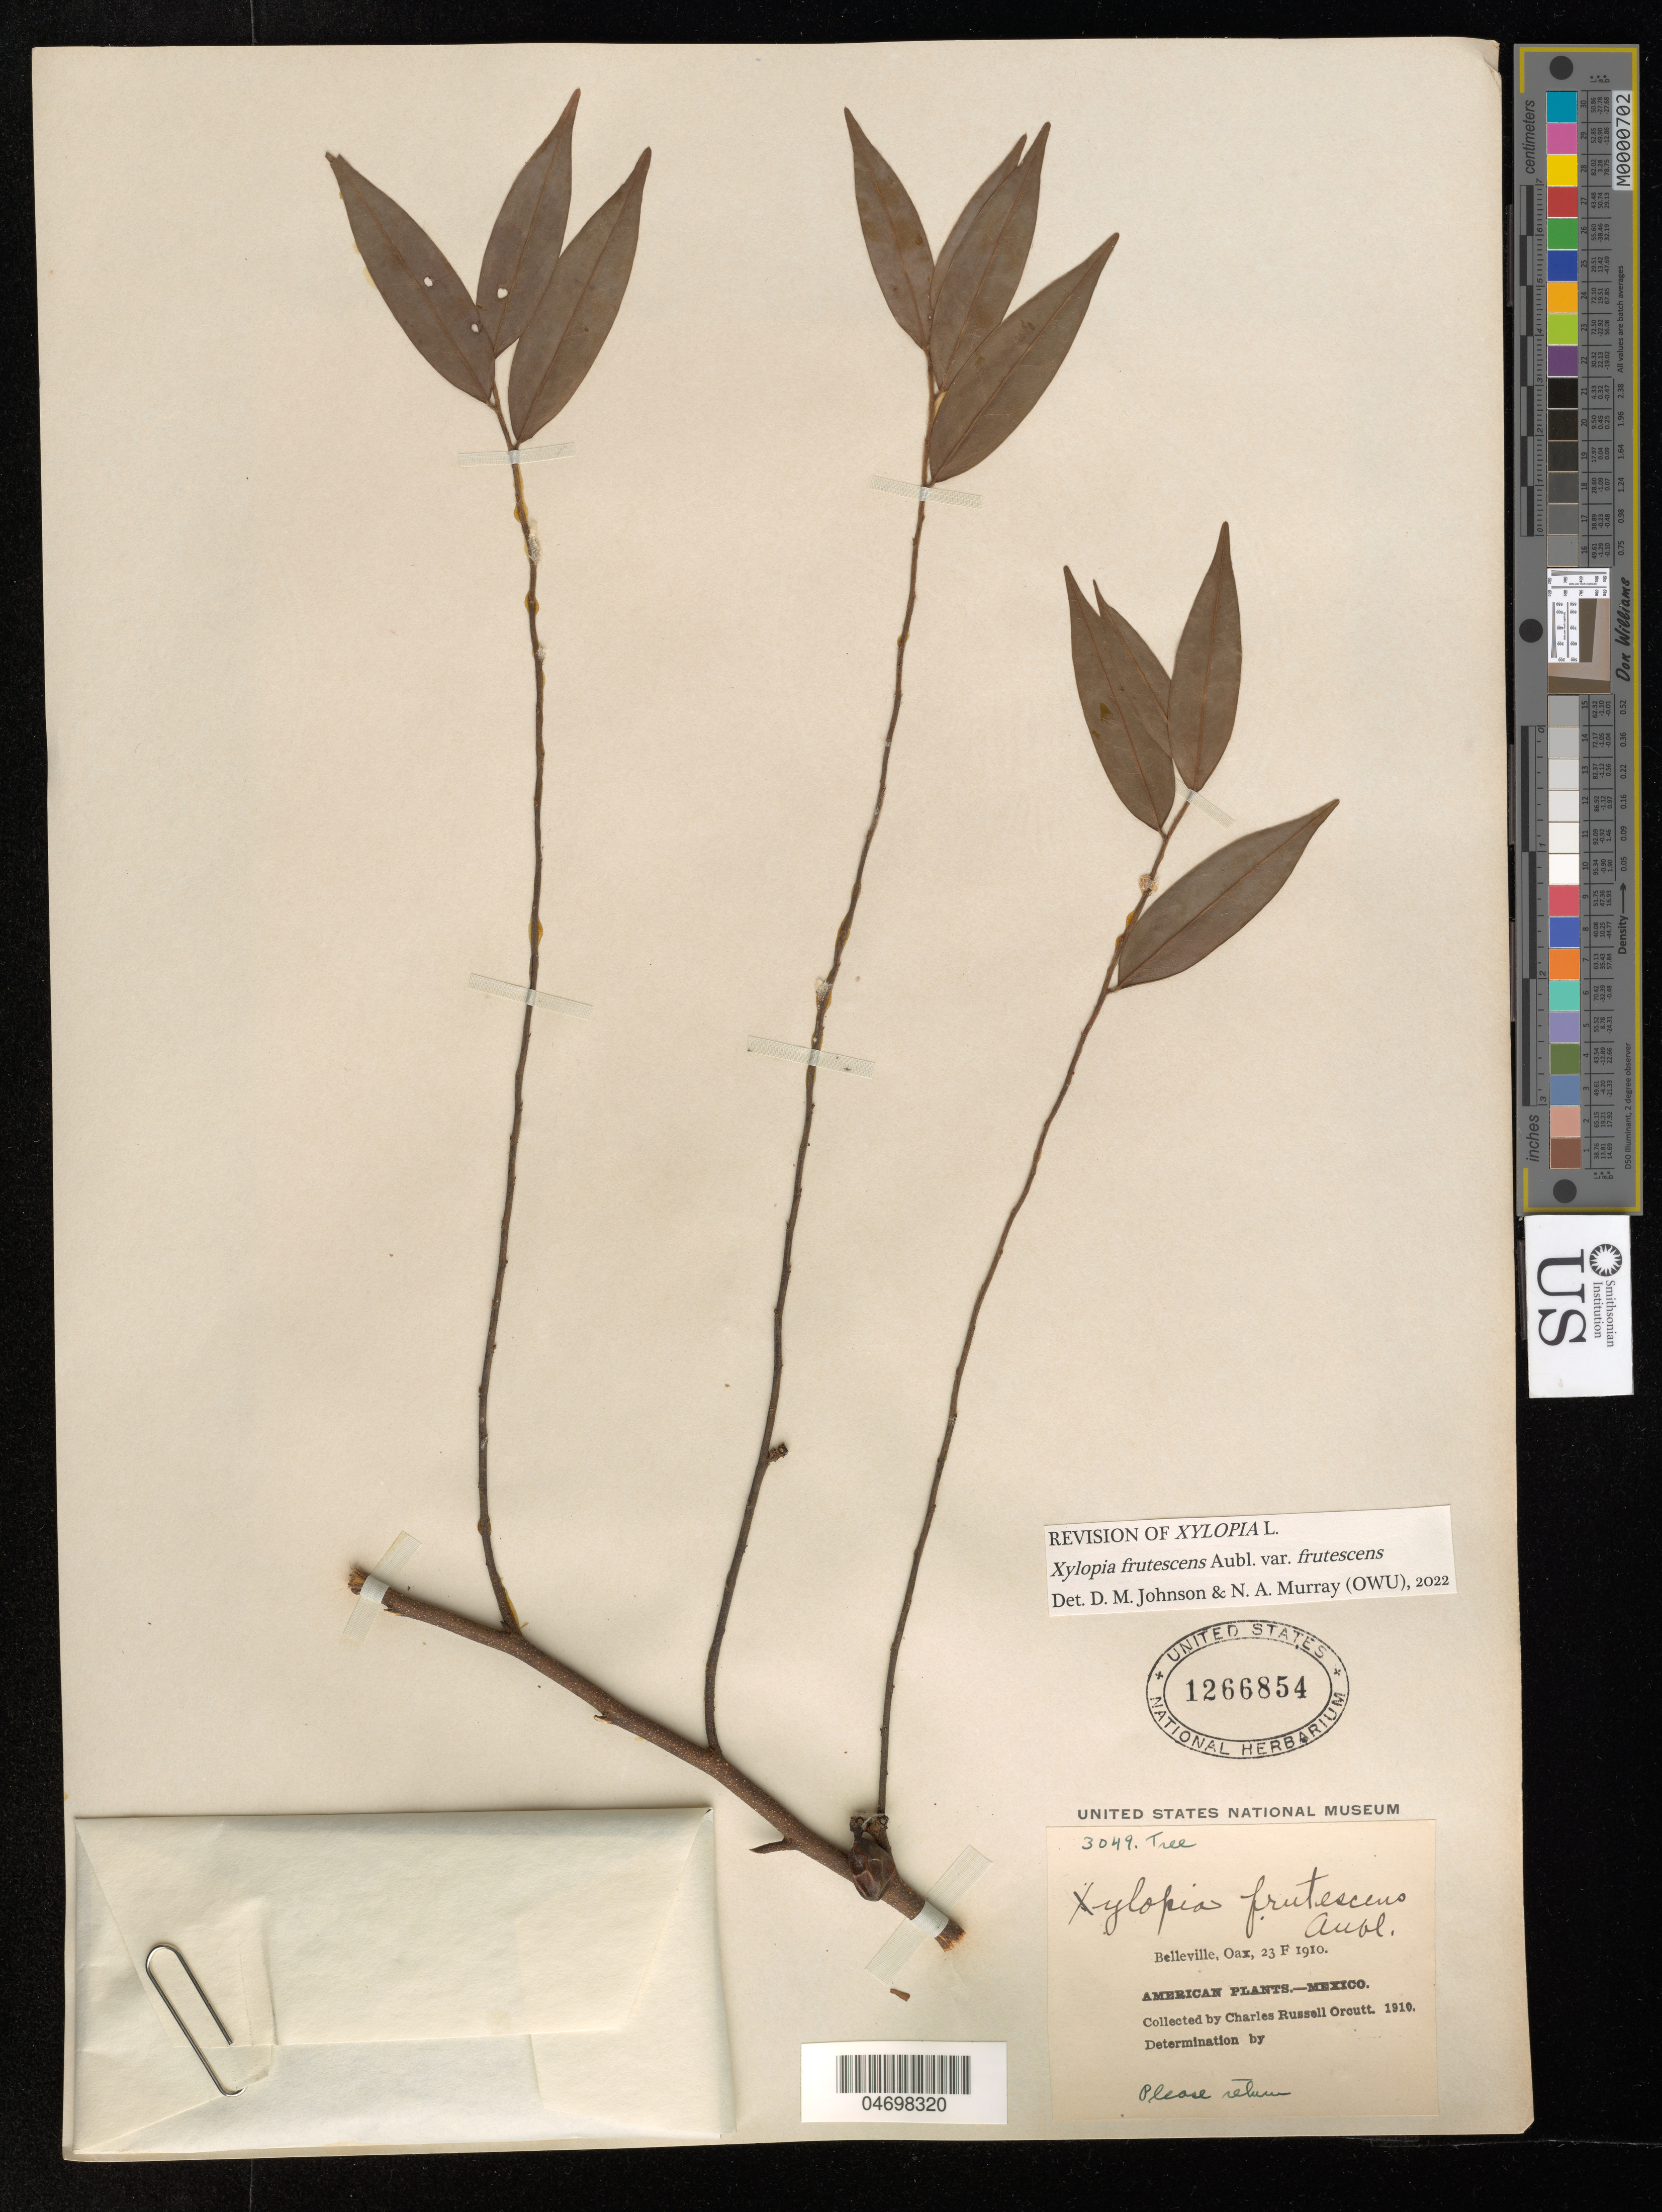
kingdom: Plantae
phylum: Tracheophyta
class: Magnoliopsida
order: Magnoliales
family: Annonaceae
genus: Xylopia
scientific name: Xylopia frutescens var. frutescens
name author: Aubl.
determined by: Johnson, D. M.; Murray, N. A.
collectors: C. R. Orcutt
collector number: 3049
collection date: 1910-02-23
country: Mexico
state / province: Oaxaca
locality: Belleville.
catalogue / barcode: US 1266854